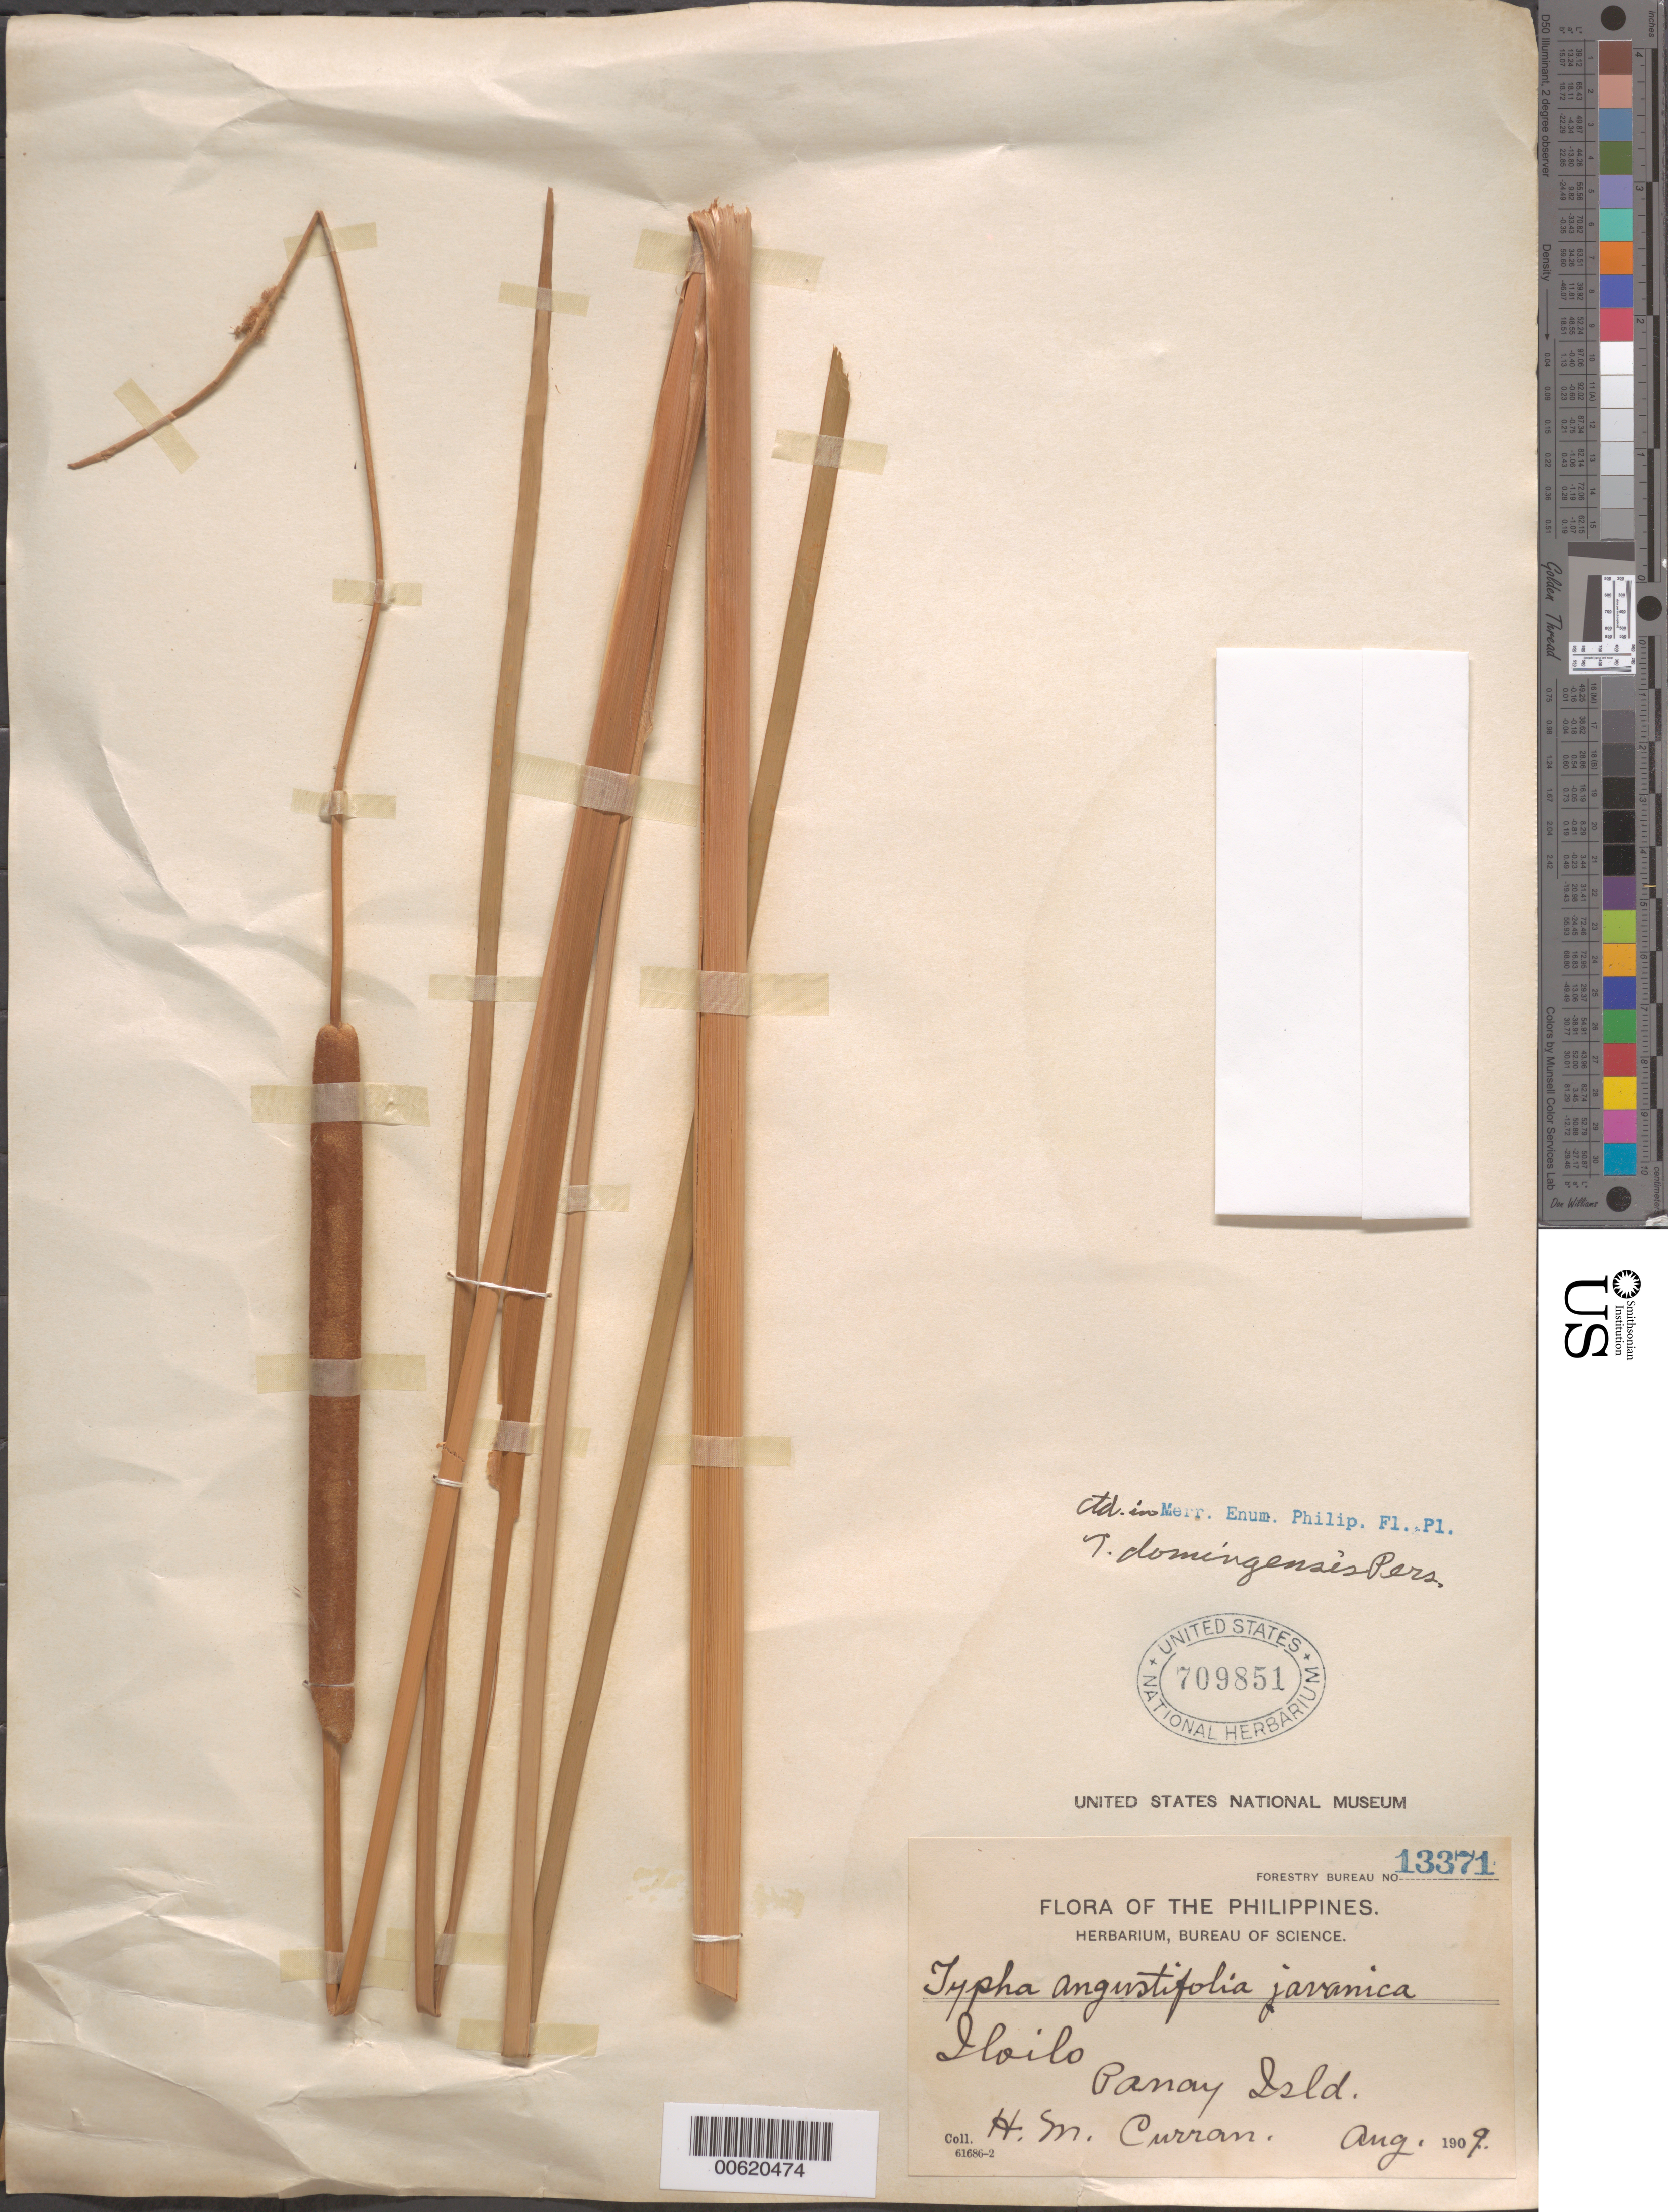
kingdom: Plantae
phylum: Tracheophyta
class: Liliopsida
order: Poales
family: Typhaceae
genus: Typha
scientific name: Typha domingensis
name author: Pers.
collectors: H. M. Curran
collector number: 13371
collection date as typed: Aug 1909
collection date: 1909-08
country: Philippines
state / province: Western Visayas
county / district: Iloilo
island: Panay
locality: Iloilo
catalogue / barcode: US 709851